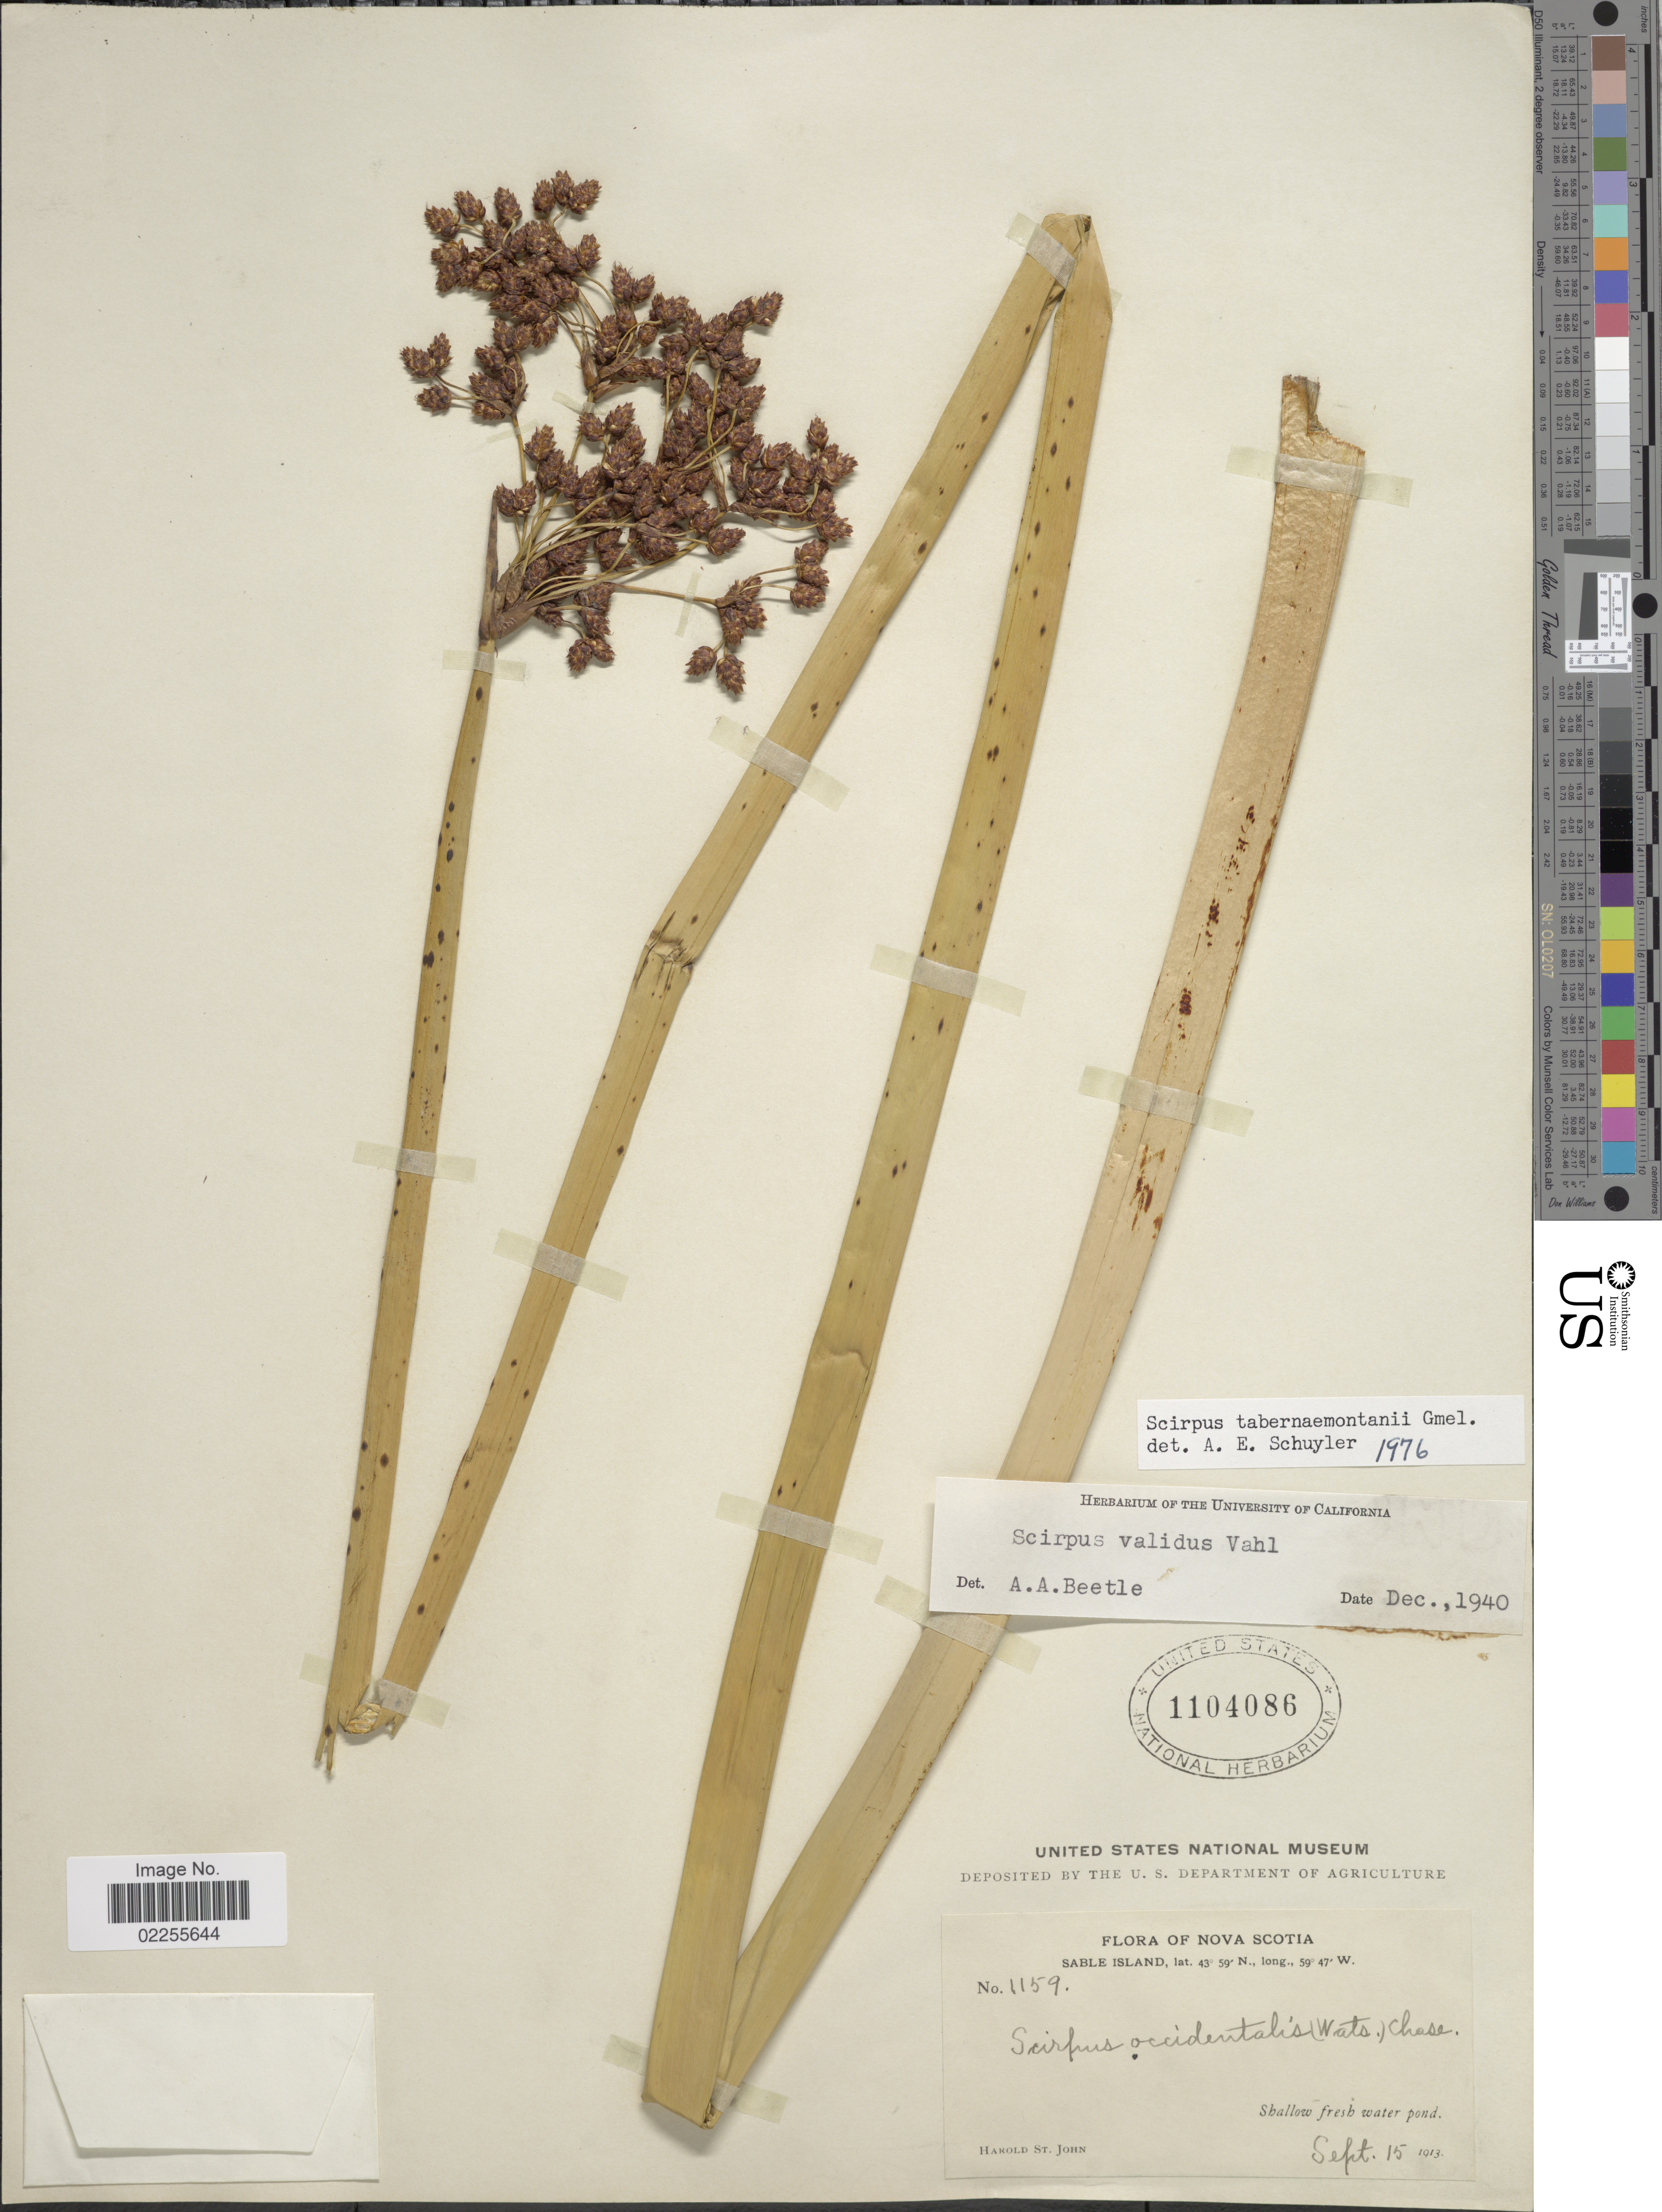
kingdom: Plantae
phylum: Tracheophyta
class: Liliopsida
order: Poales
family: Cyperaceae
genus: Schoenoplectus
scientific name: Schoenoplectus tabernaemontani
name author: (C.C. Gmel.) Palla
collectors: H. St. John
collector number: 1159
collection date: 1913-09-15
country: Canada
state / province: Nova Scotia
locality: Sable Island, Shallow fresh water pond.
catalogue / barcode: US 1104086